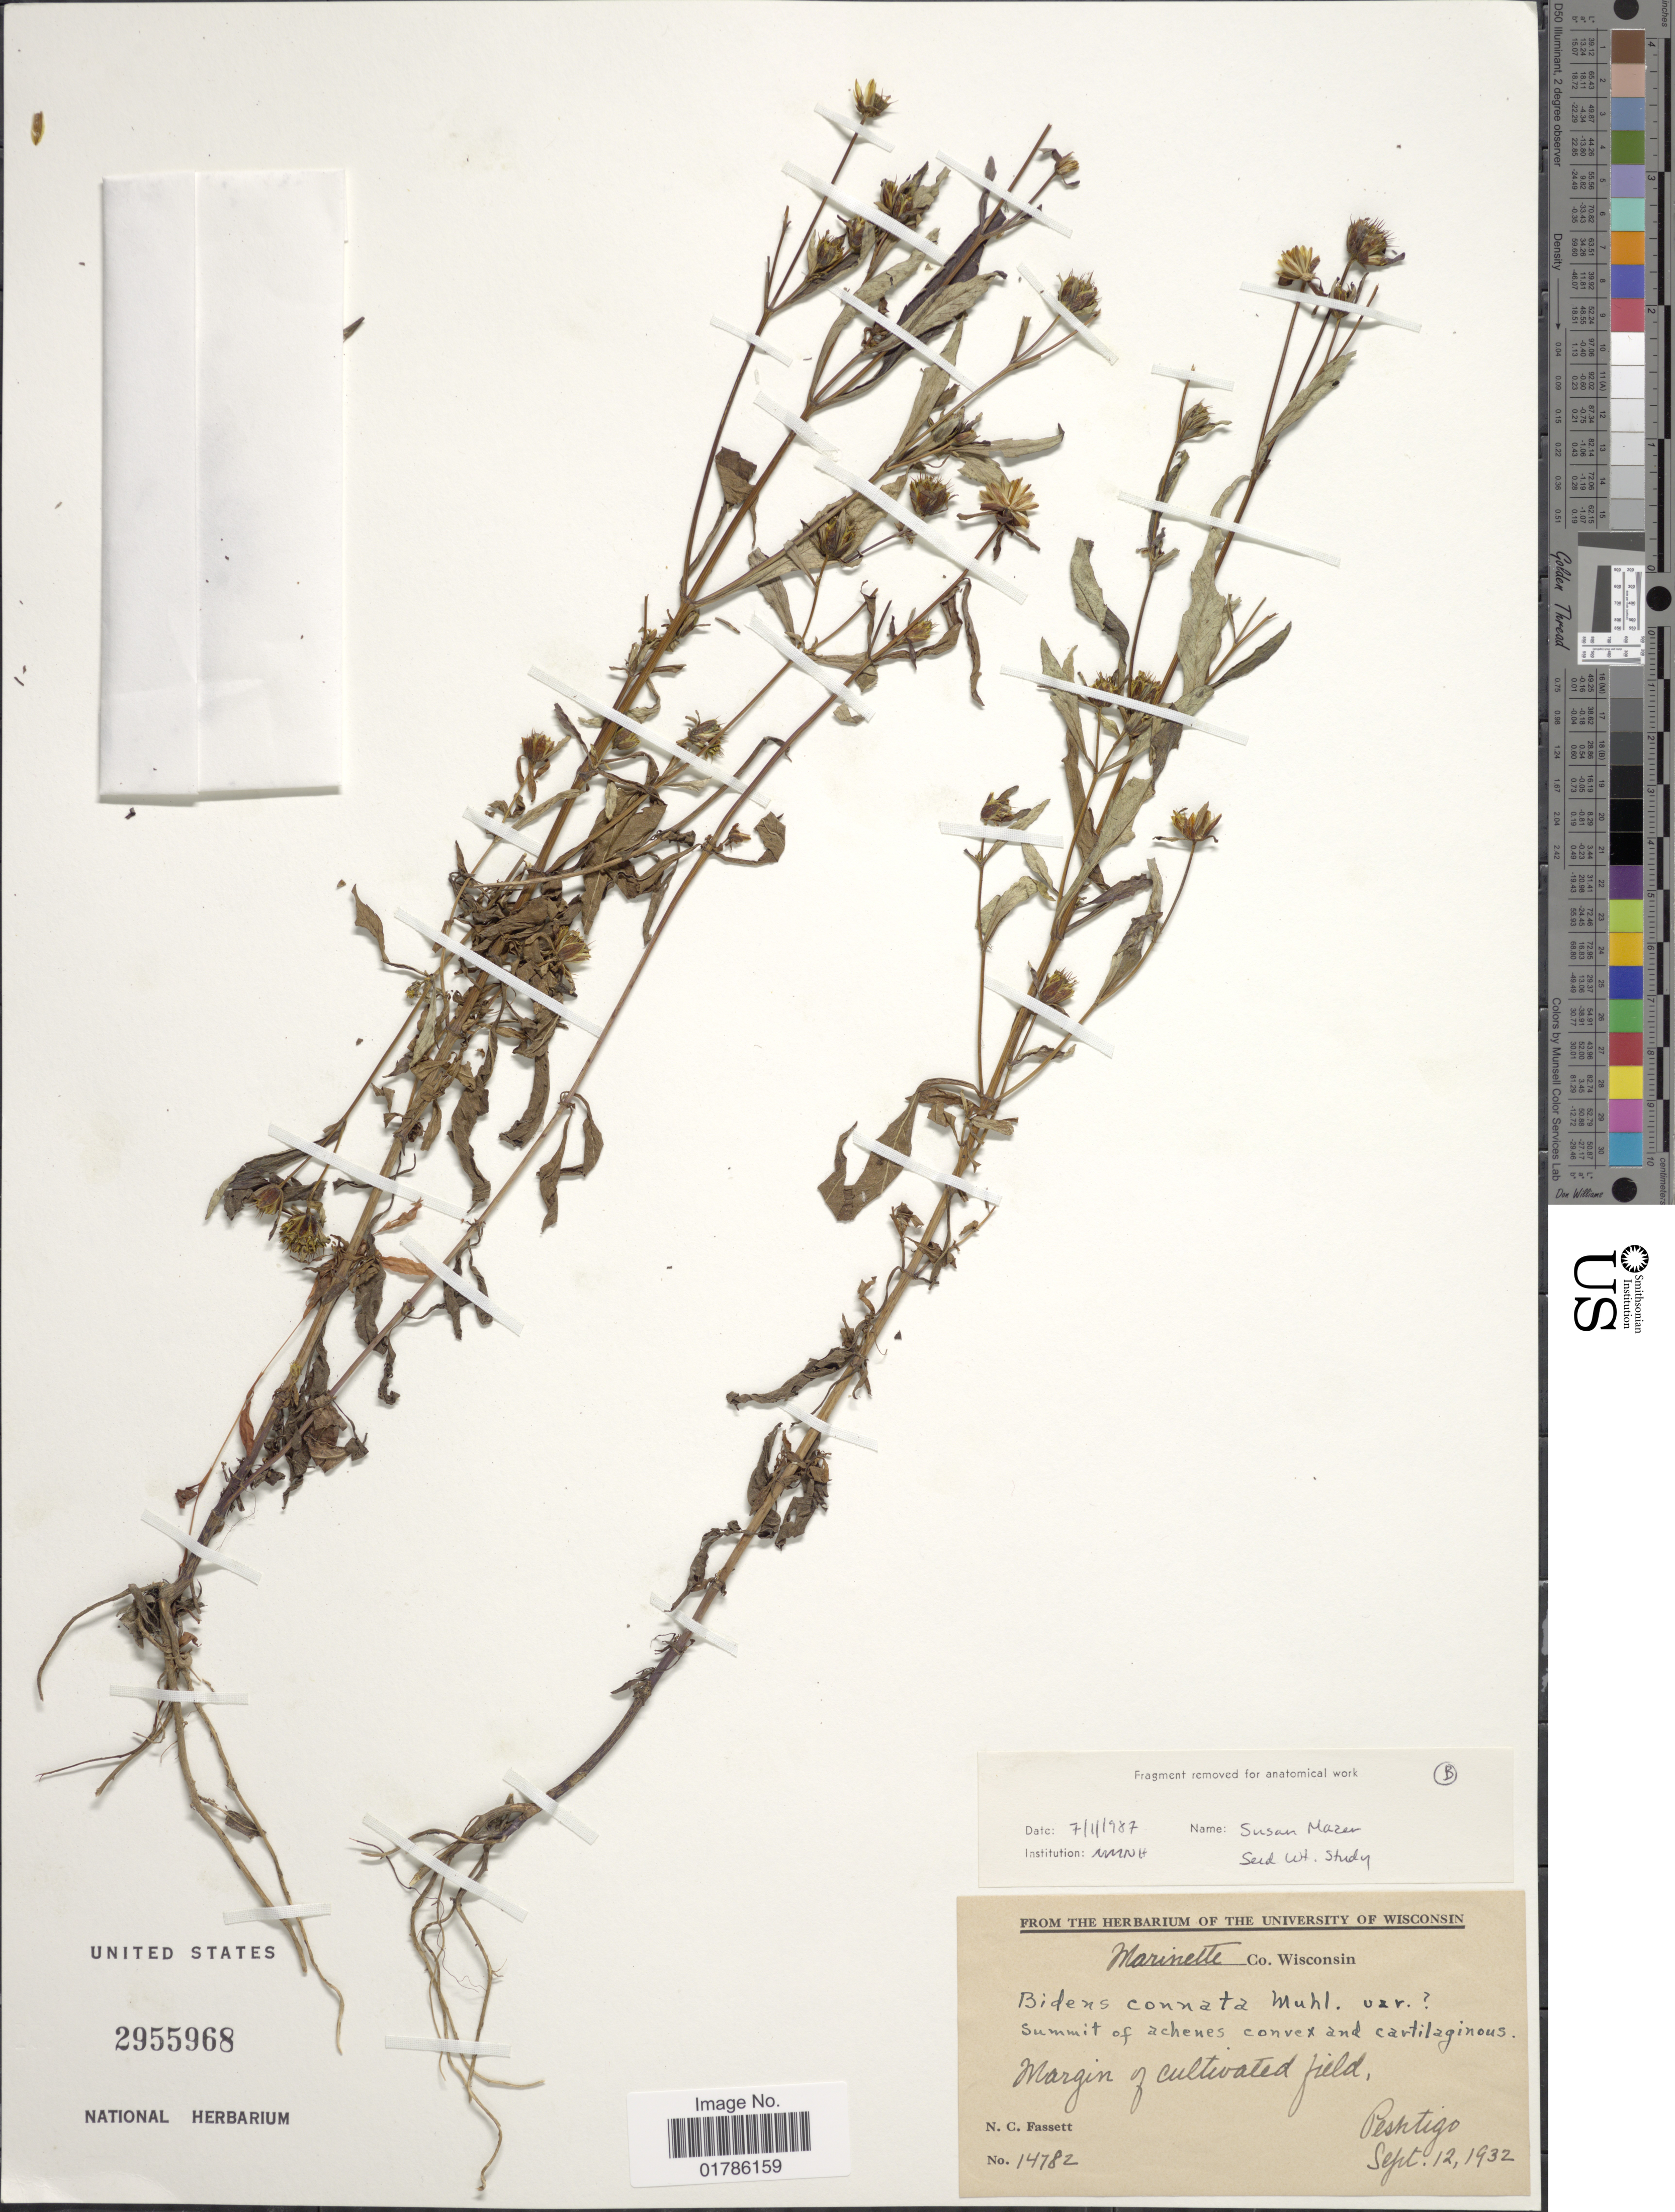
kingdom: Plantae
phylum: Tracheophyta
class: Magnoliopsida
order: Asterales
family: Asteraceae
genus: Bidens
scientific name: Bidens connata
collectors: N. C. Fassett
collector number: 14782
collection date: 1932-09-12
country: United States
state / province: Wisconsin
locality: Marinette Co., Peshtigo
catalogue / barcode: US 2955968